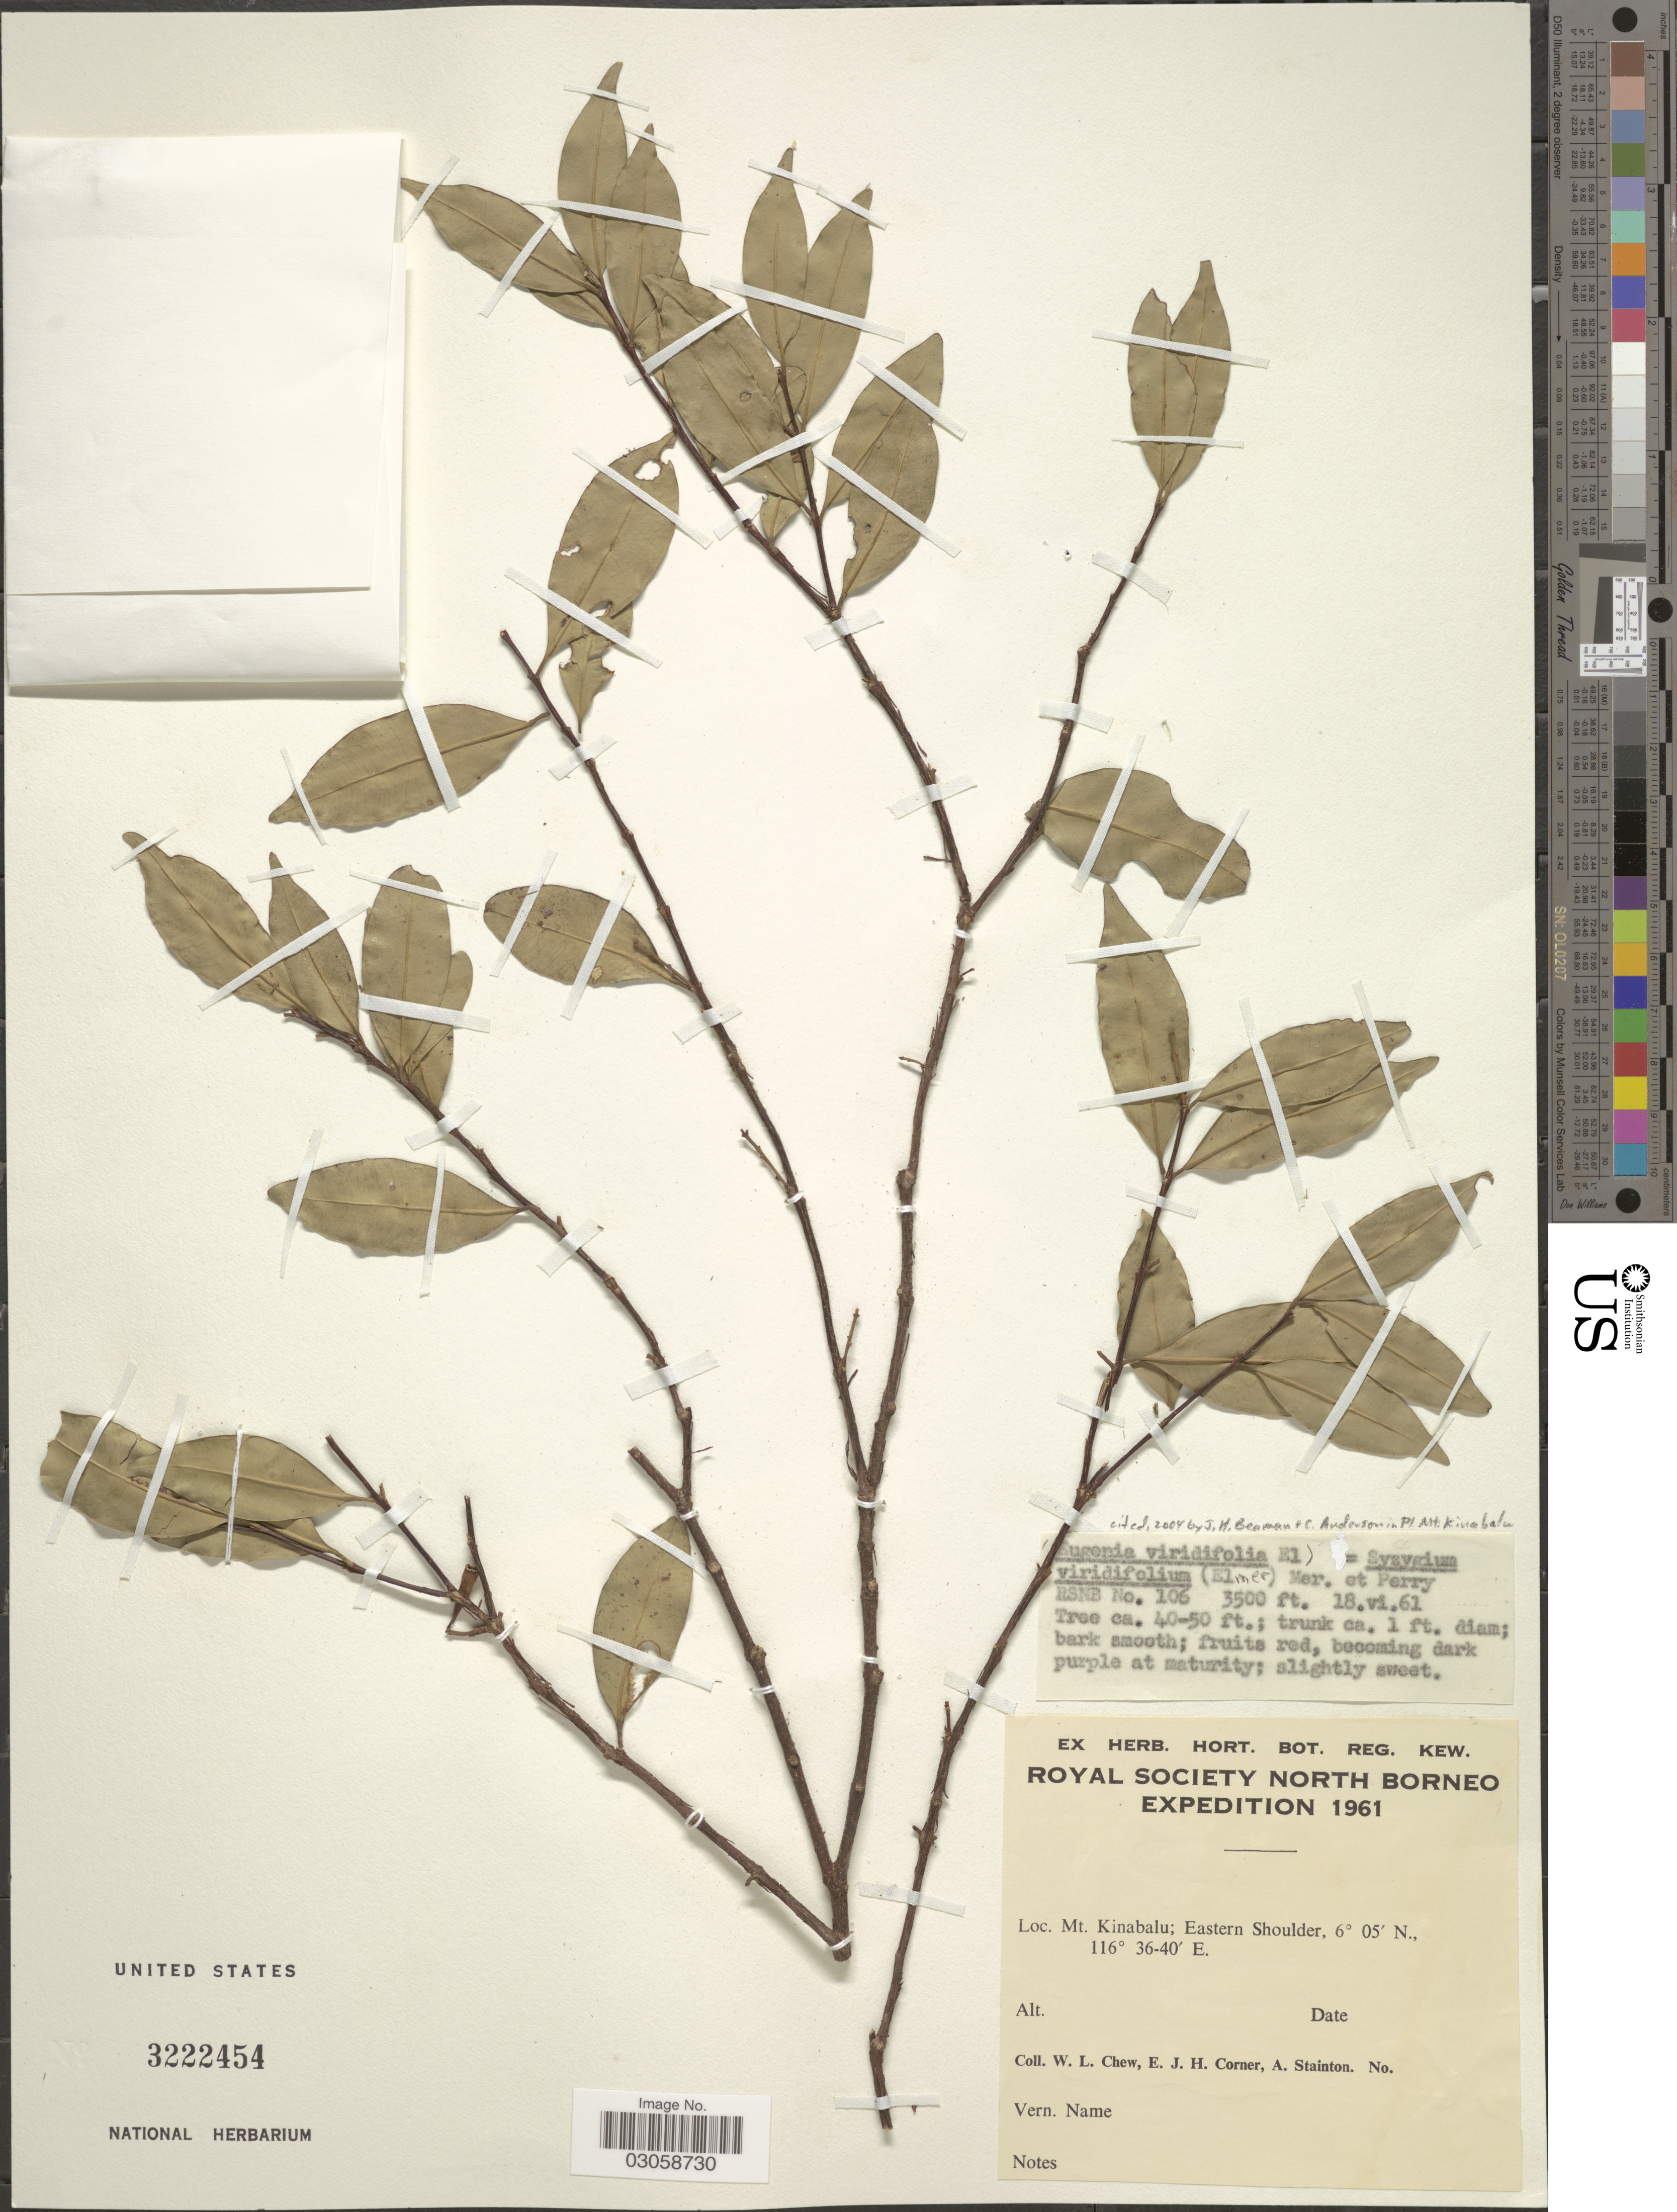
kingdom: Plantae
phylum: Tracheophyta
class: Magnoliopsida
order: Myrtales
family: Myrtaceae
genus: Syzygium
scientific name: Syzygium viridifolium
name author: (Elmer) Merr. & L.M. Perry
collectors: W. Chew, E. Corner & A. Stainton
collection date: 1961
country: Malaysia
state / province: Sabah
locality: North Borneo. Mt. Kinabalu; Eastern Shoulder.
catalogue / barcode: US 3222454